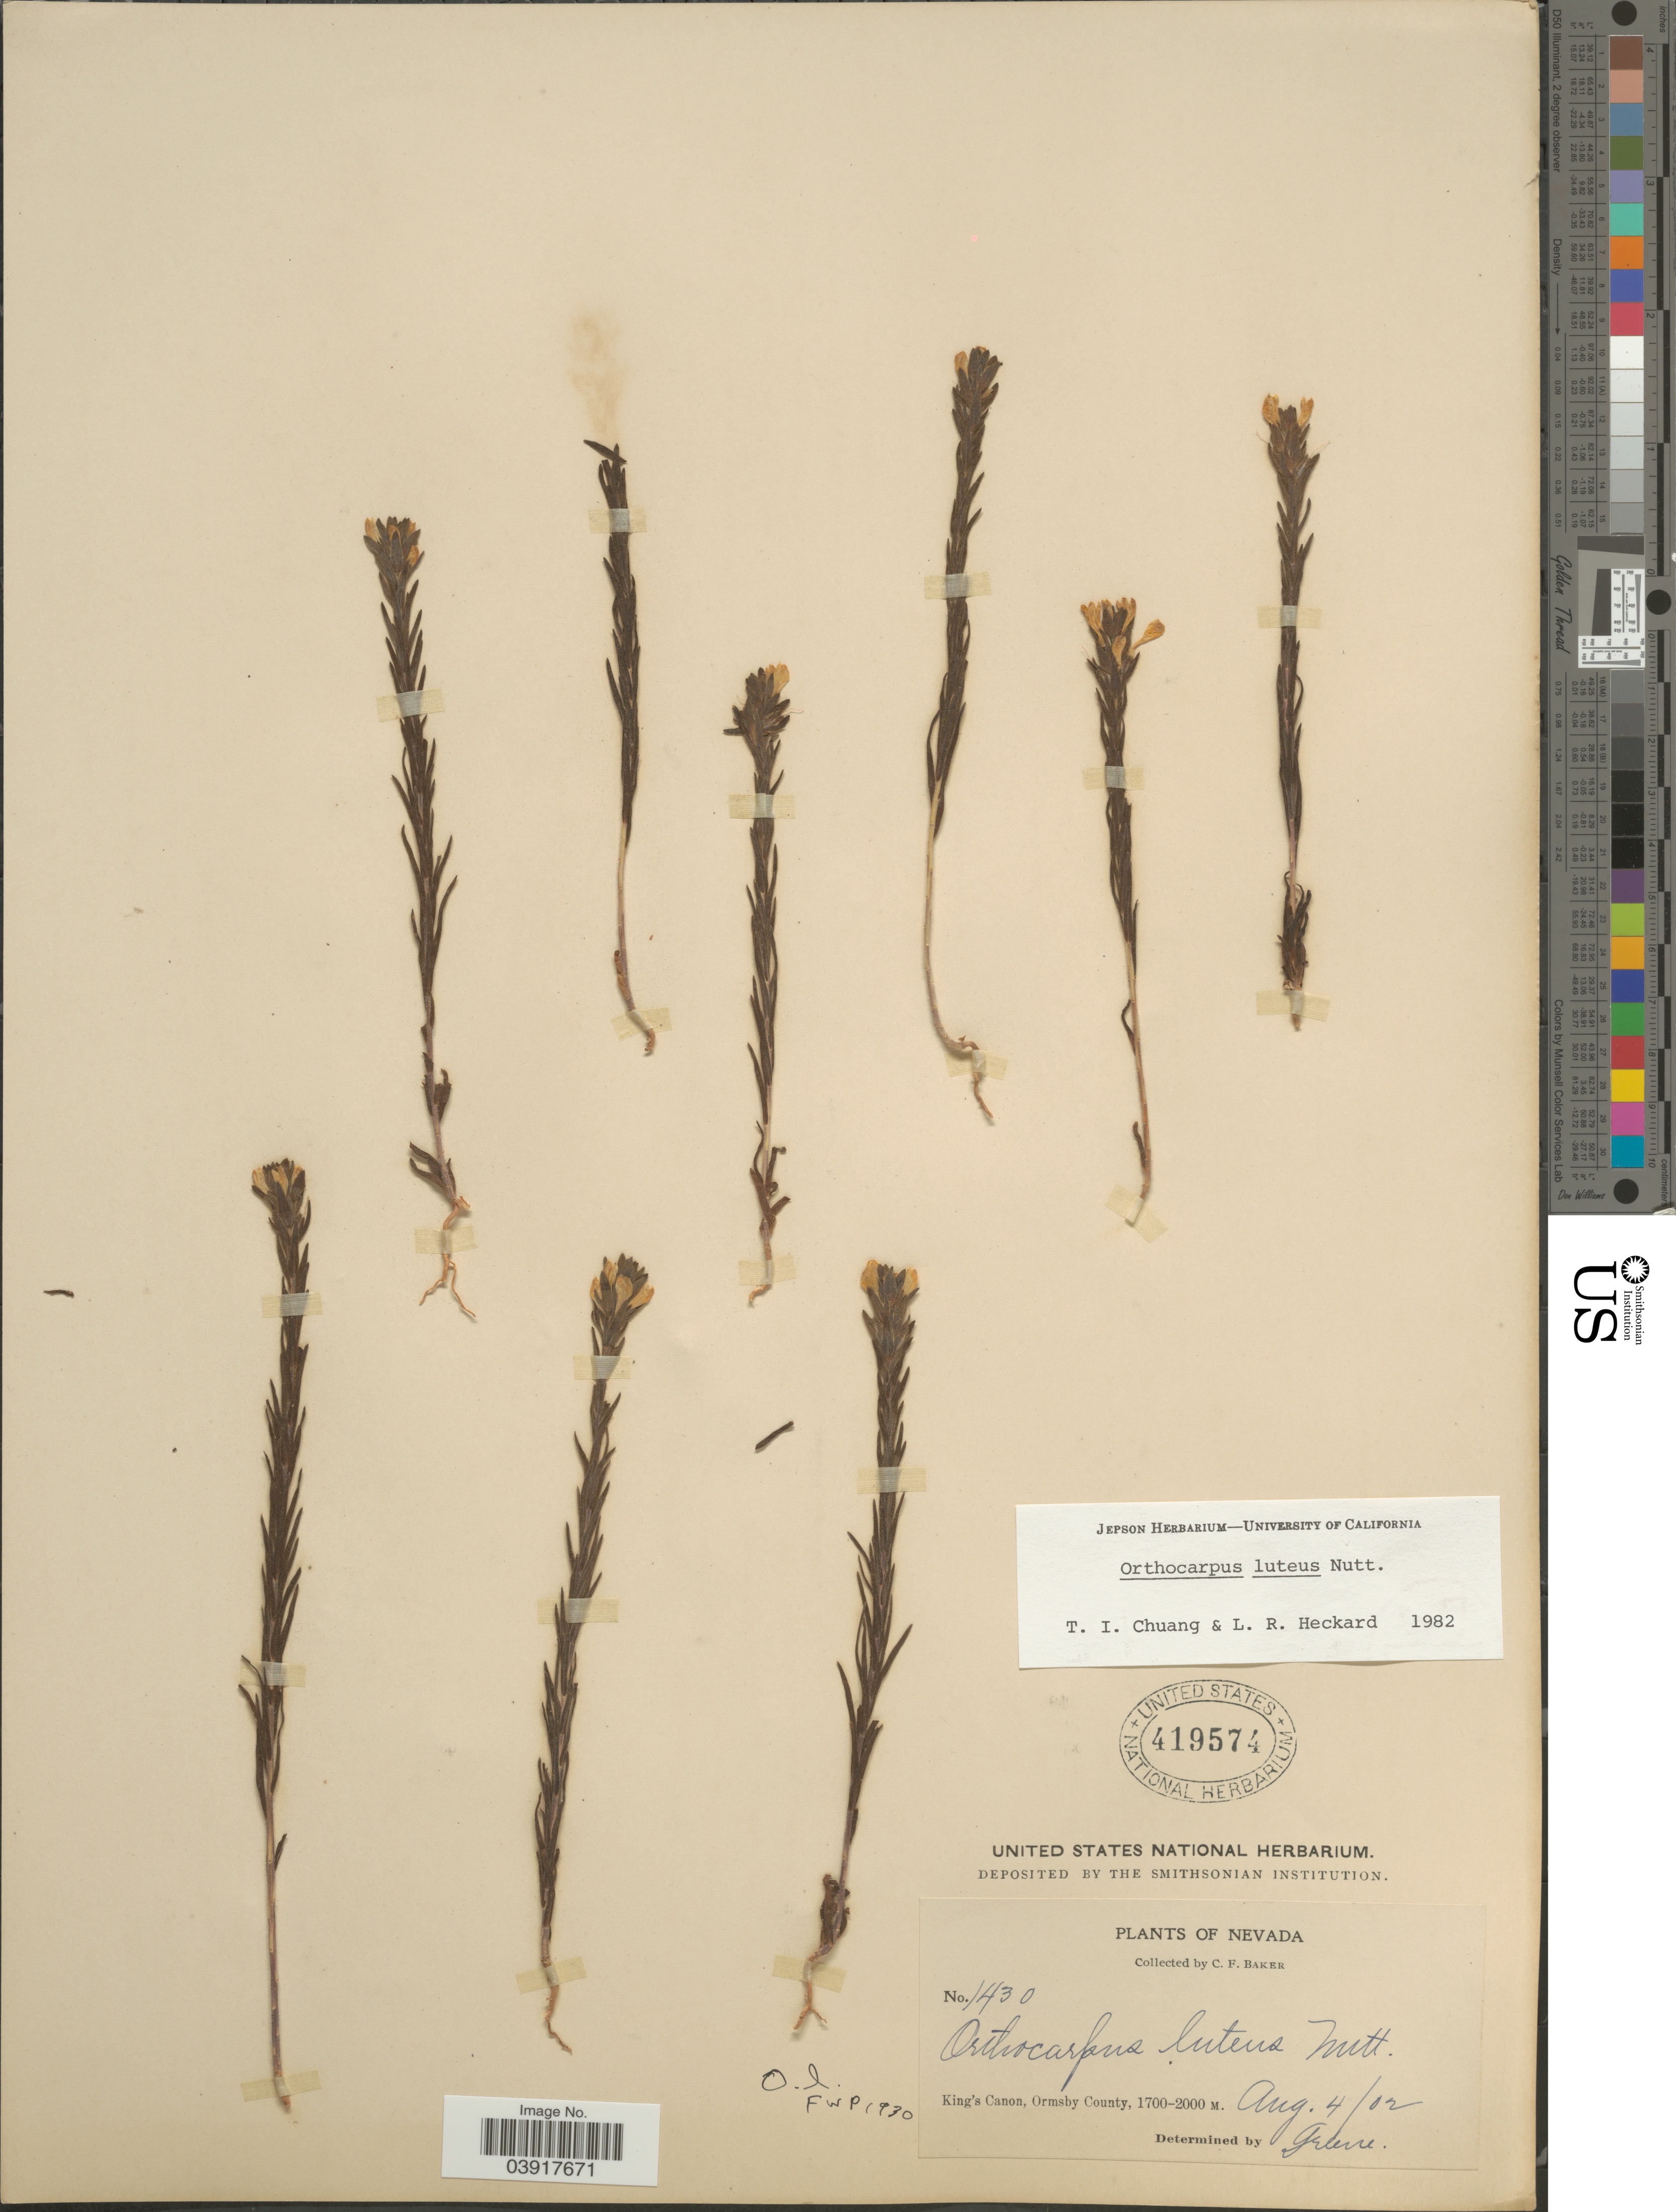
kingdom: Plantae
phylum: Tracheophyta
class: Magnoliopsida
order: Lamiales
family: Orobanchaceae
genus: Orthocarpus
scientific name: Orthocarpus luteus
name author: Nutt.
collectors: C. F. Baker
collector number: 1430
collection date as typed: Transcribed d/m/y: 4/8/2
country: United States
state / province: Nevada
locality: King's Canon, Ormsby County.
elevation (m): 1700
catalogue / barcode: US 419574